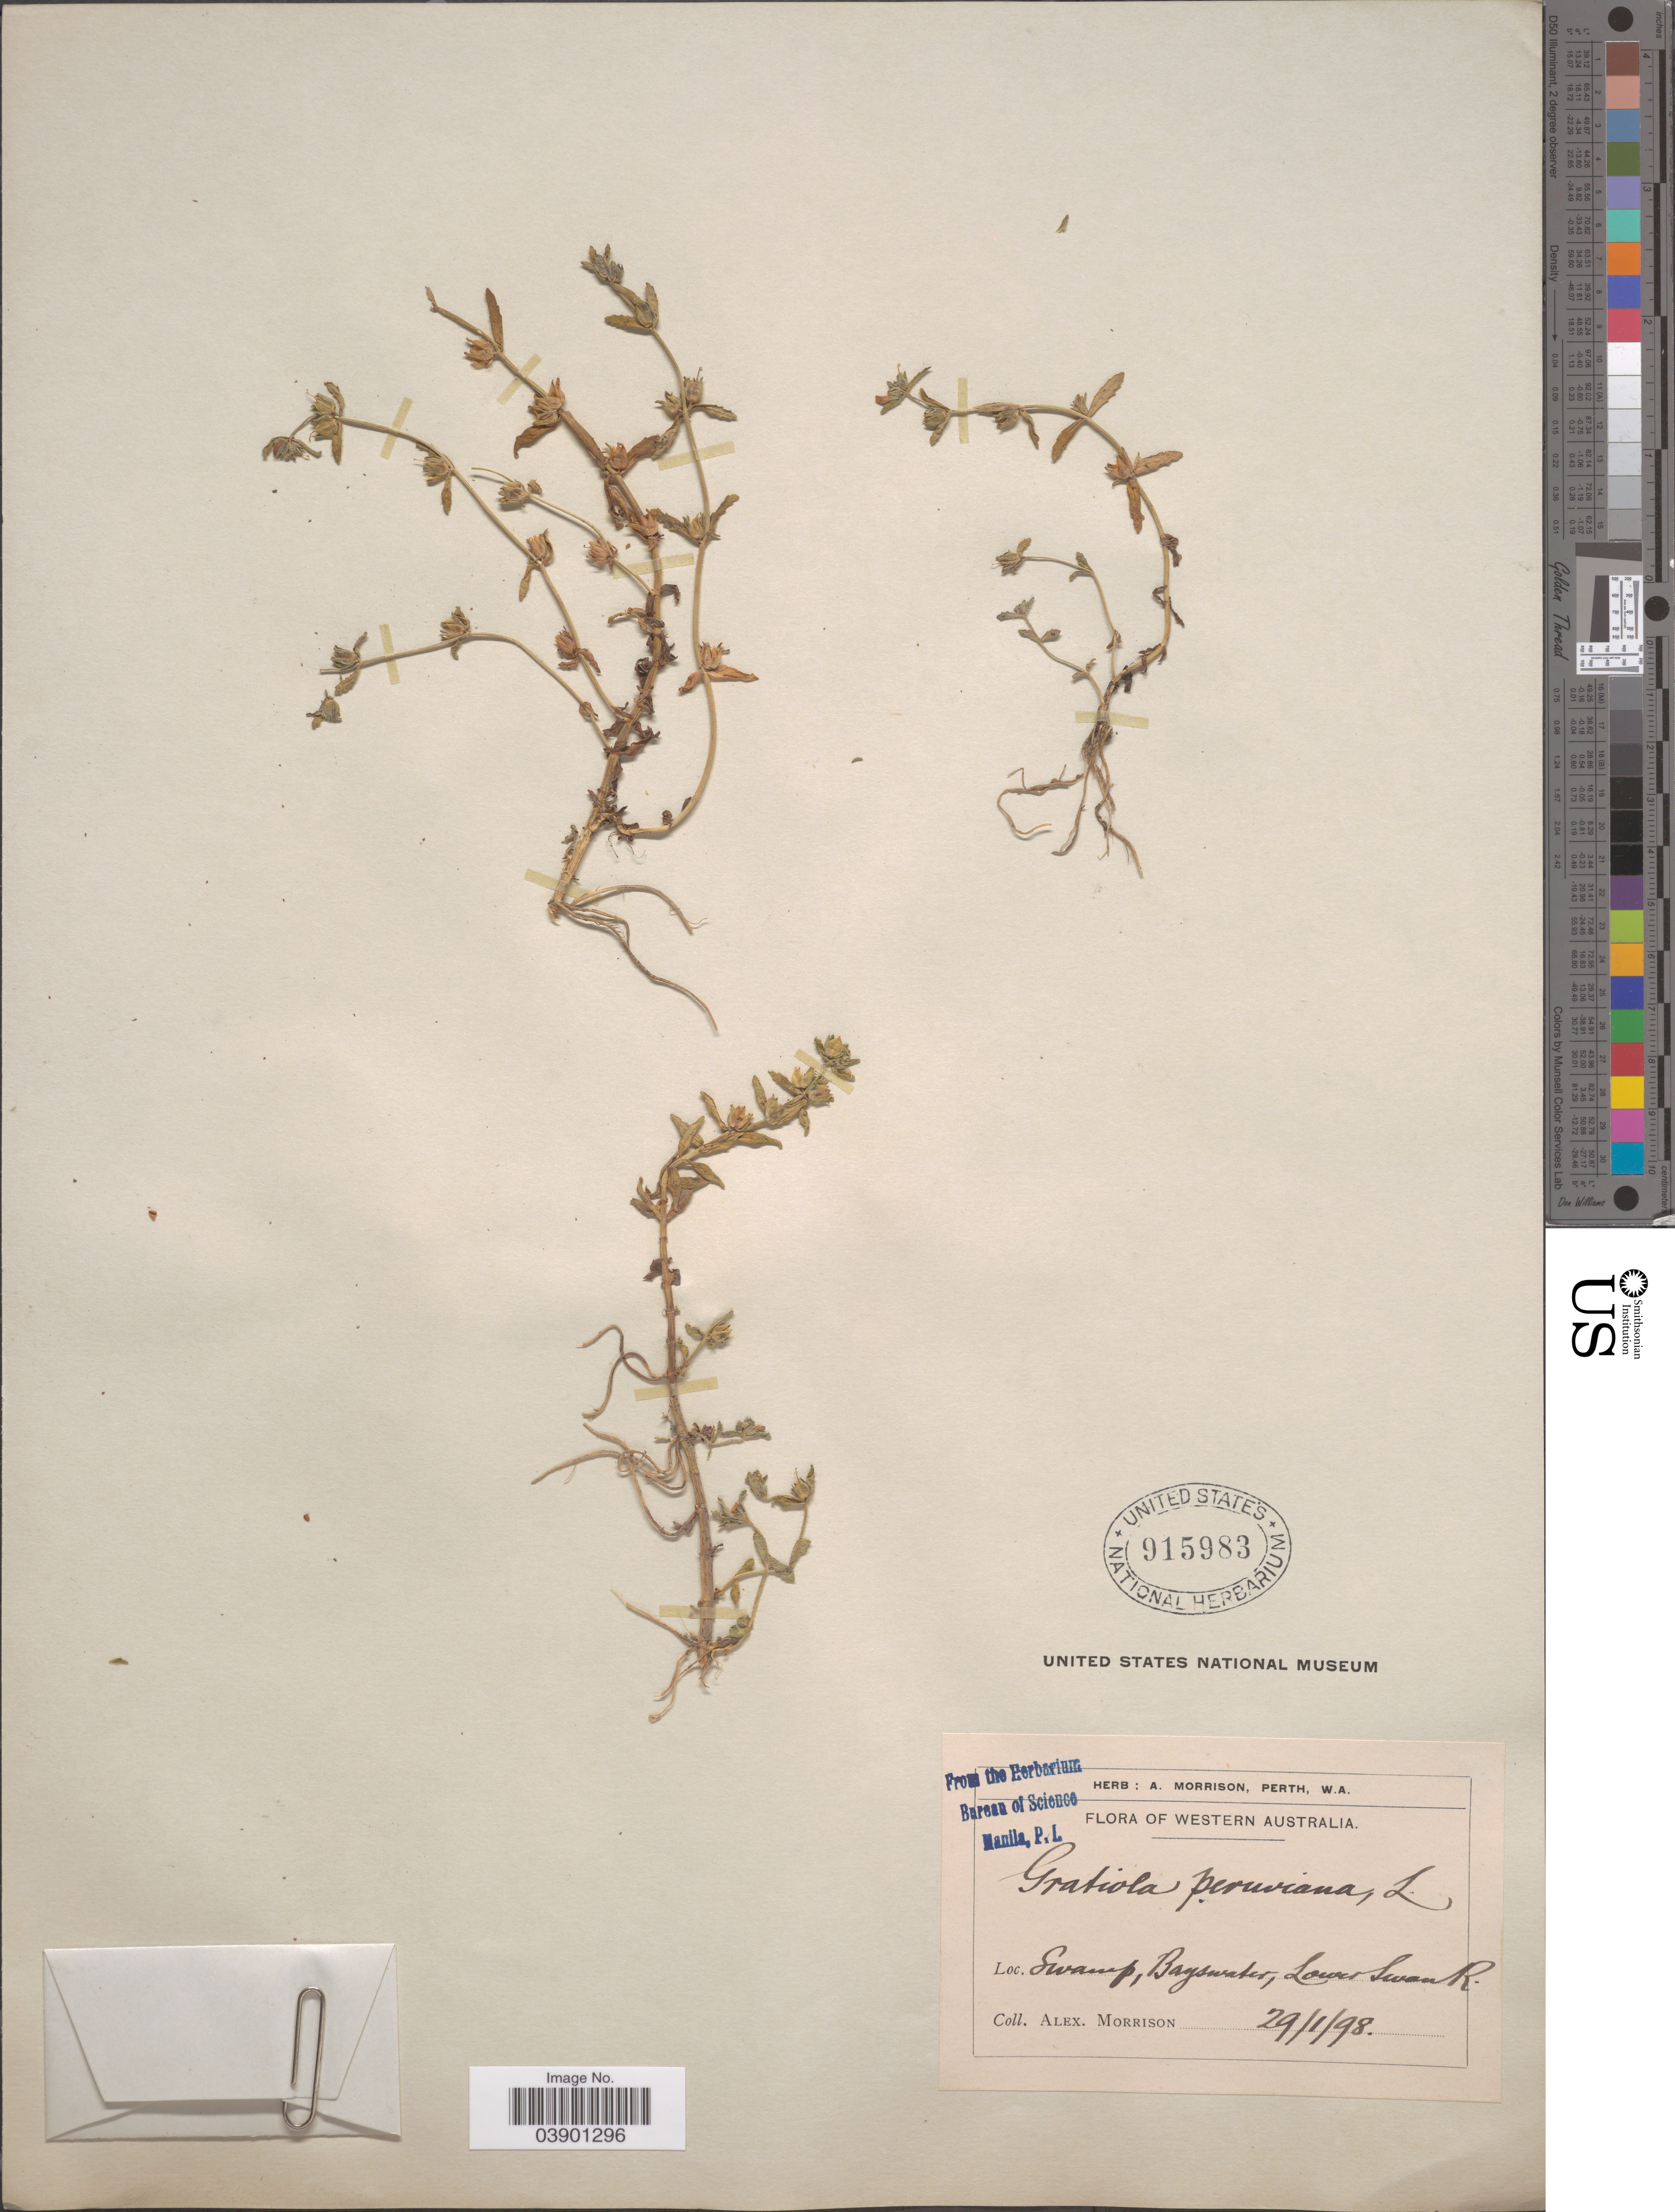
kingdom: Plantae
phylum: Tracheophyta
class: Magnoliopsida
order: Lamiales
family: Plantaginaceae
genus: Gratiola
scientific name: Gratiola peruviana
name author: L.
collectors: A. Morrison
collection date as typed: Transcribed d/m/y: 29/1/98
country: Australia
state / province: Western Australia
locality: Bayswater, Lower Swan R.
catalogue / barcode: US 915983